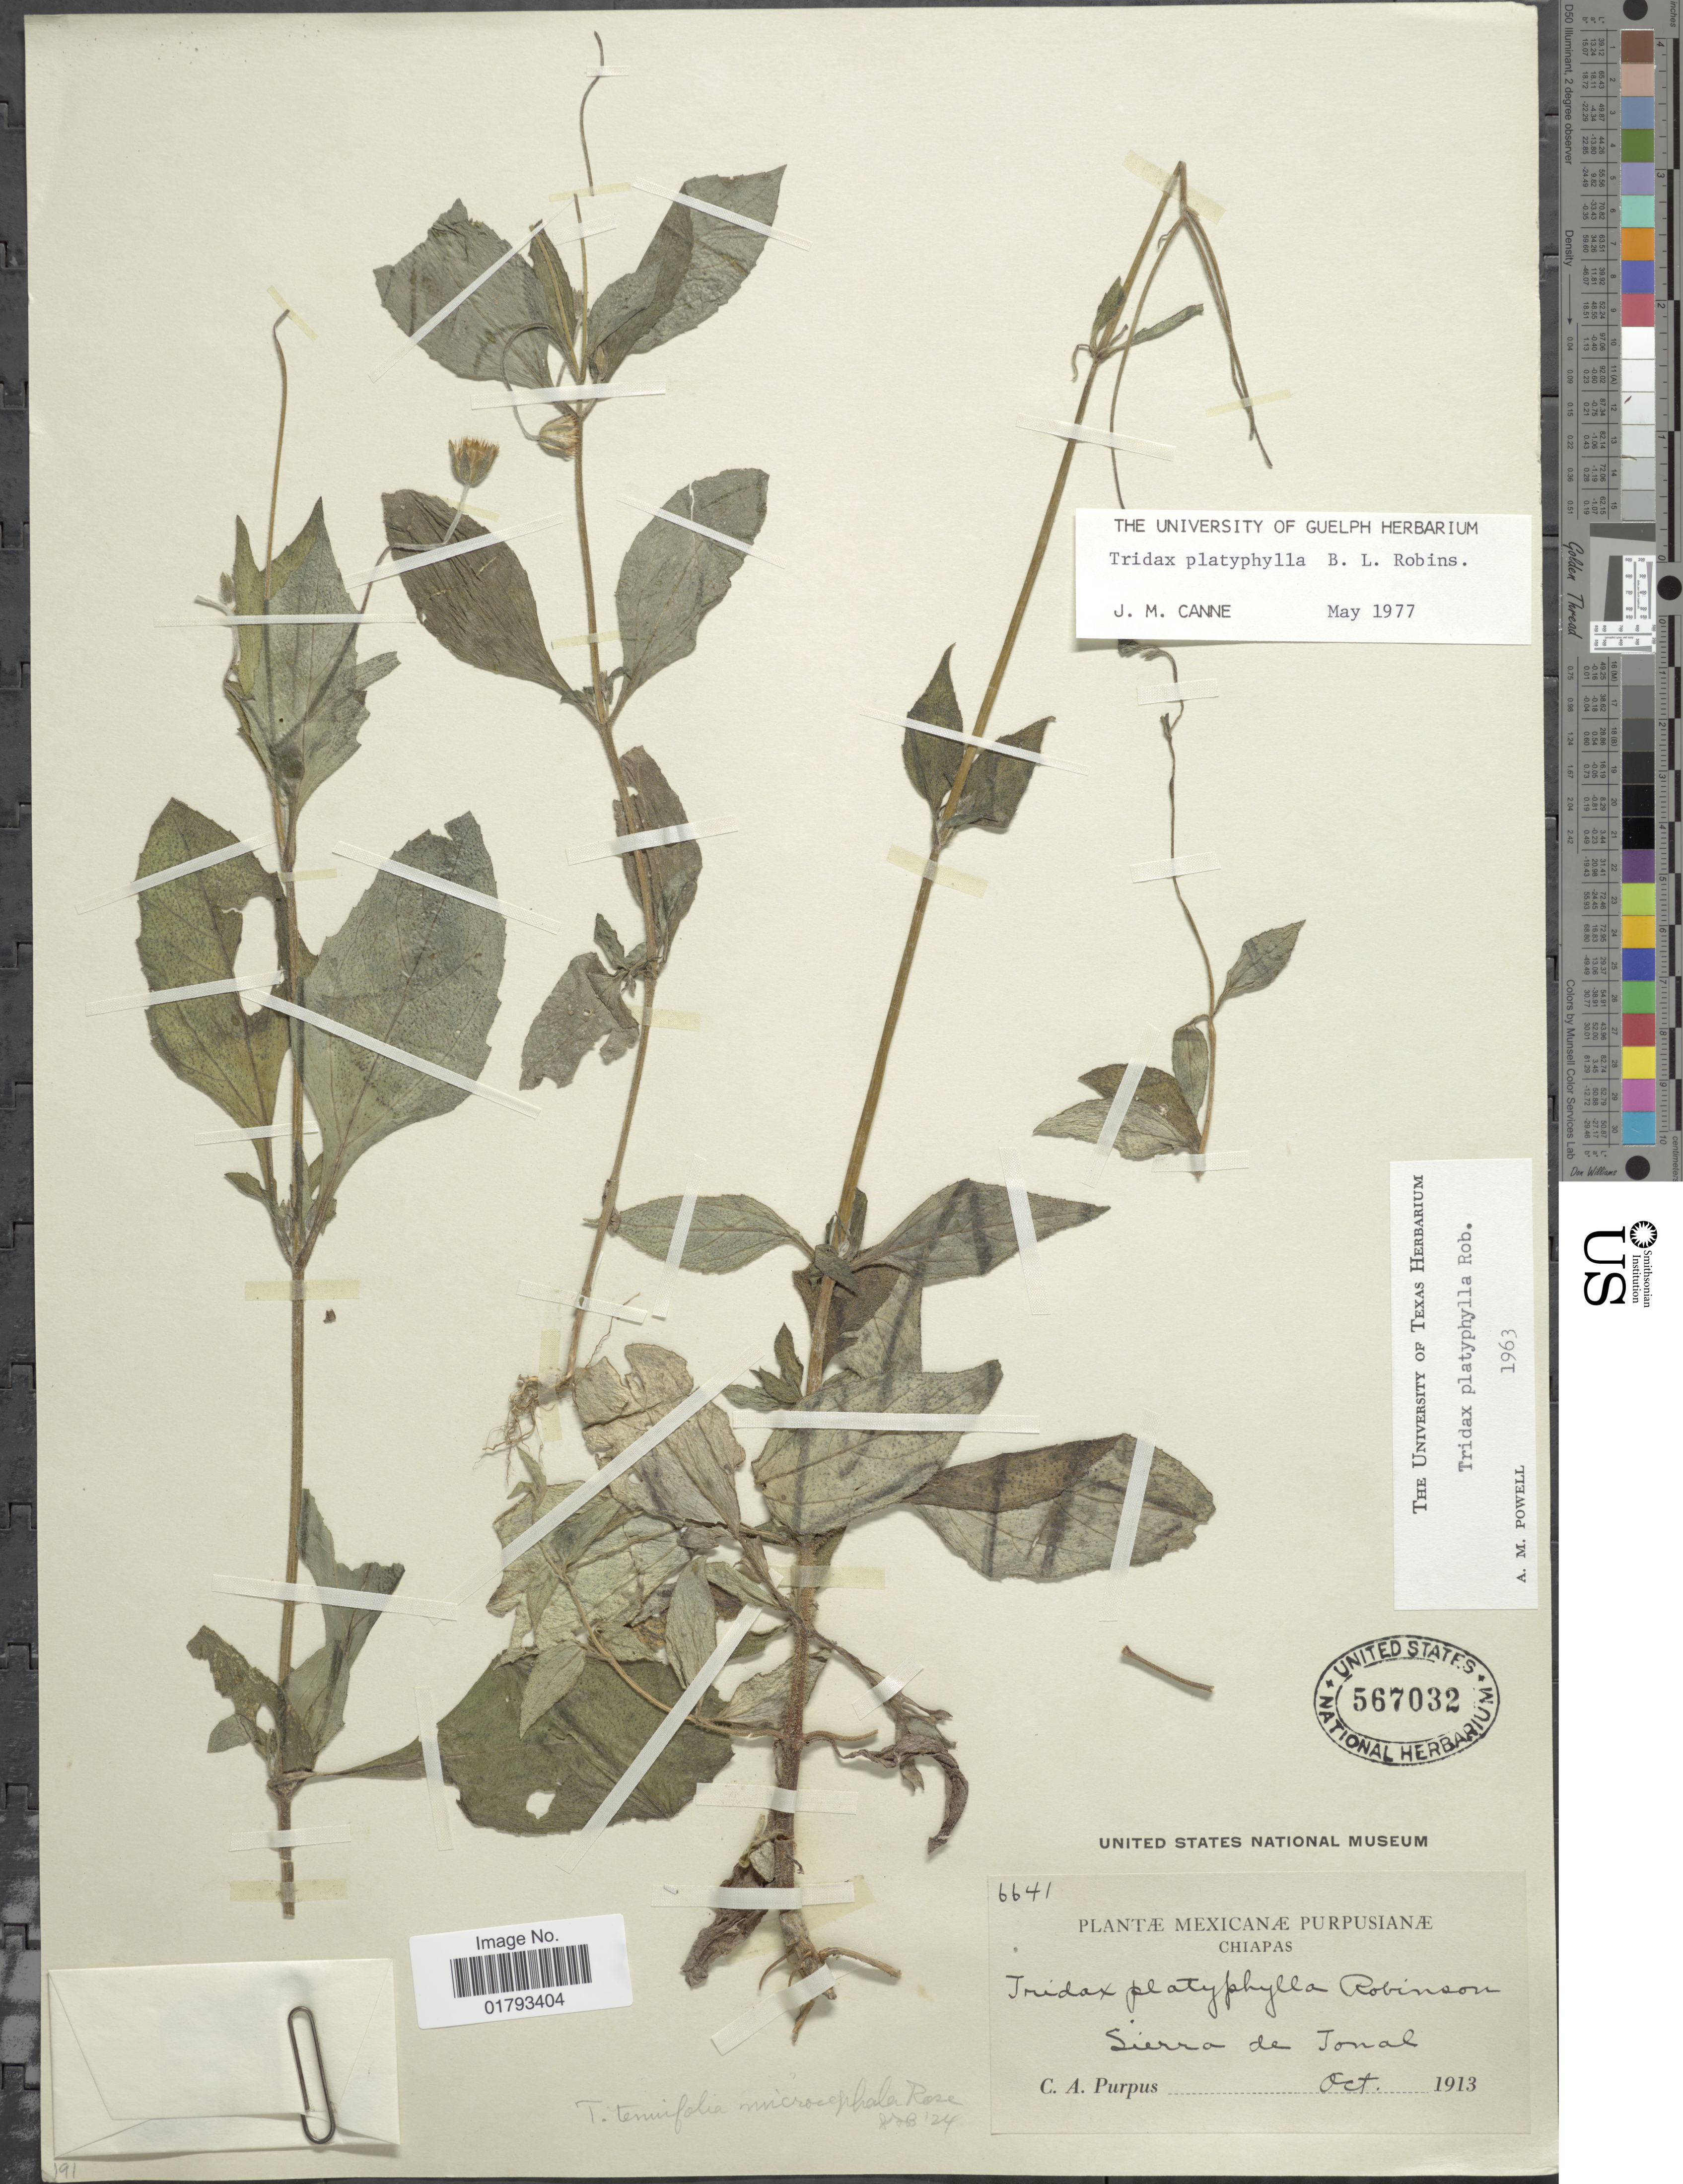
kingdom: Plantae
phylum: Tracheophyta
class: Magnoliopsida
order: Asterales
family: Asteraceae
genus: Tridax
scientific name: Tridax platyphylla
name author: B.L. Rob.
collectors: C. A. Purpus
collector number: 6641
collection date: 1913-10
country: Mexico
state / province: Chiapas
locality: Sierra de Jonal.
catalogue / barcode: US 567032